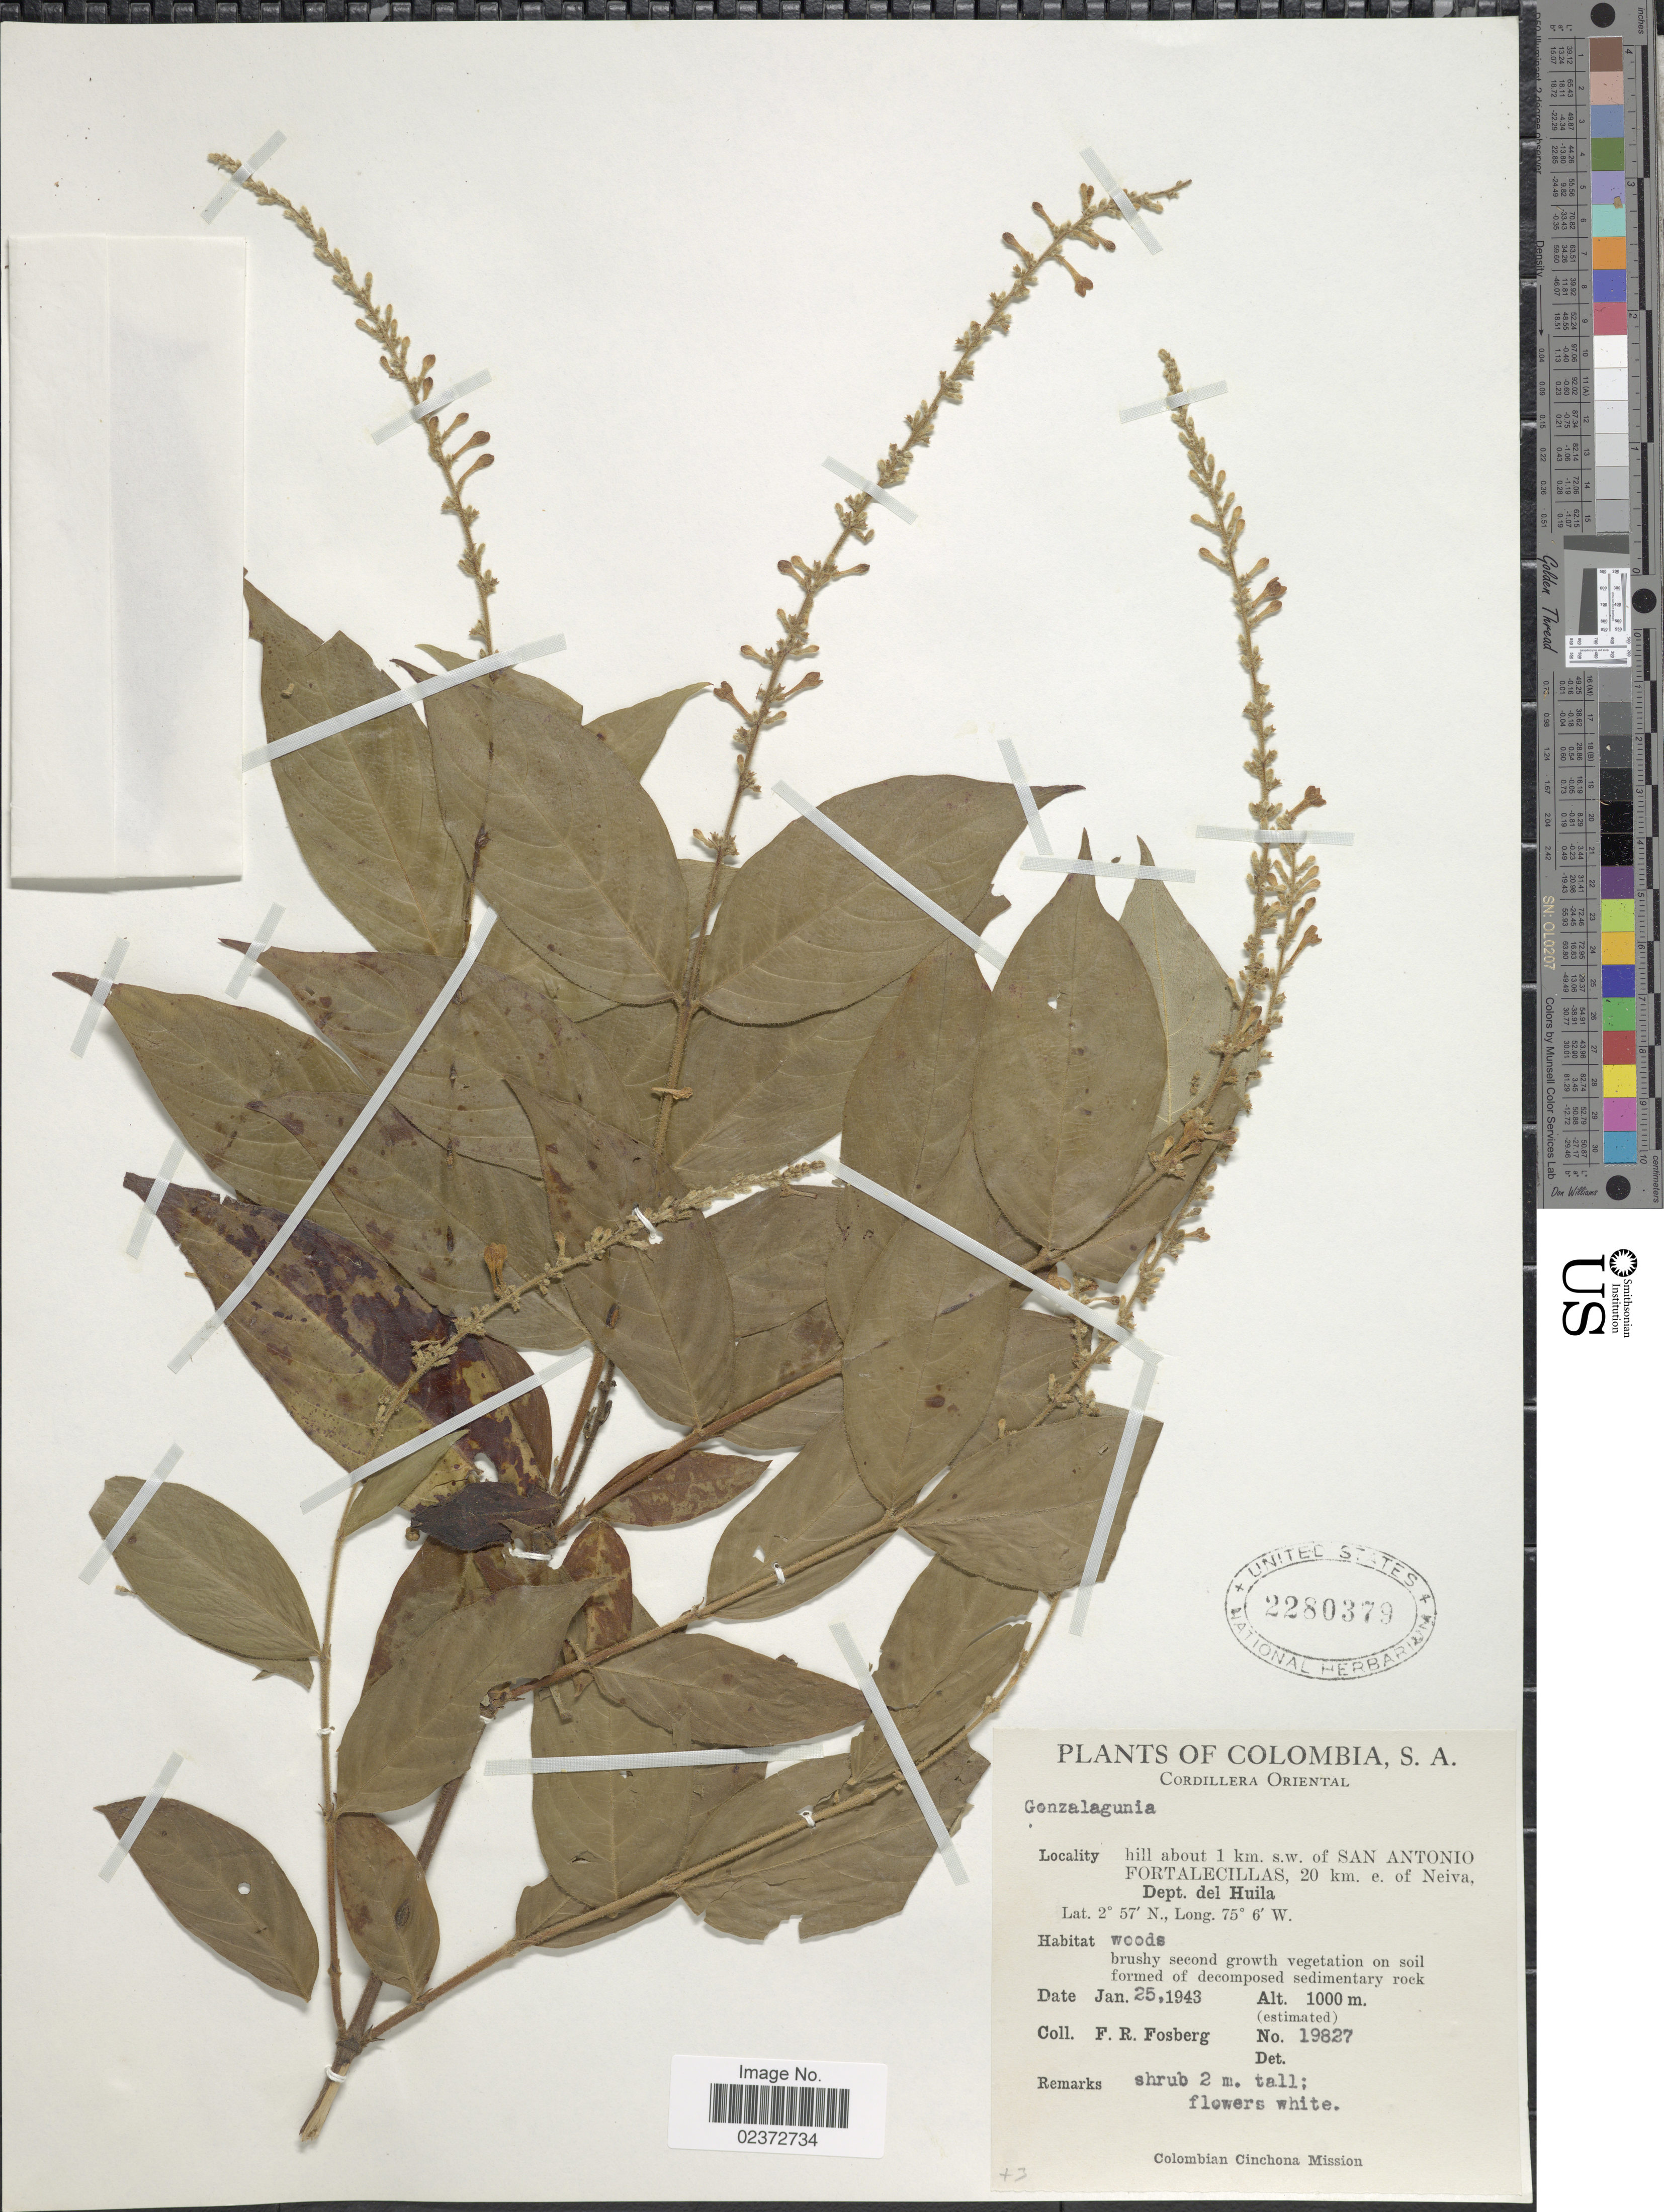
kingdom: Plantae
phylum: Tracheophyta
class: Magnoliopsida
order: Gentianales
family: Rubiaceae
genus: Gonzalagunia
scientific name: Gonzalagunia sp.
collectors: F. R. Fosberg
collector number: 19827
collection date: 1943-01-25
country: Colombia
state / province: Huila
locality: Cordillera Oriental. Hill about 1 km. s.w. of San Antonio Fortalecillas, 20 km. e. of Neiva, Dept. del Huila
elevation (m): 1000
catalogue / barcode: US 2280379